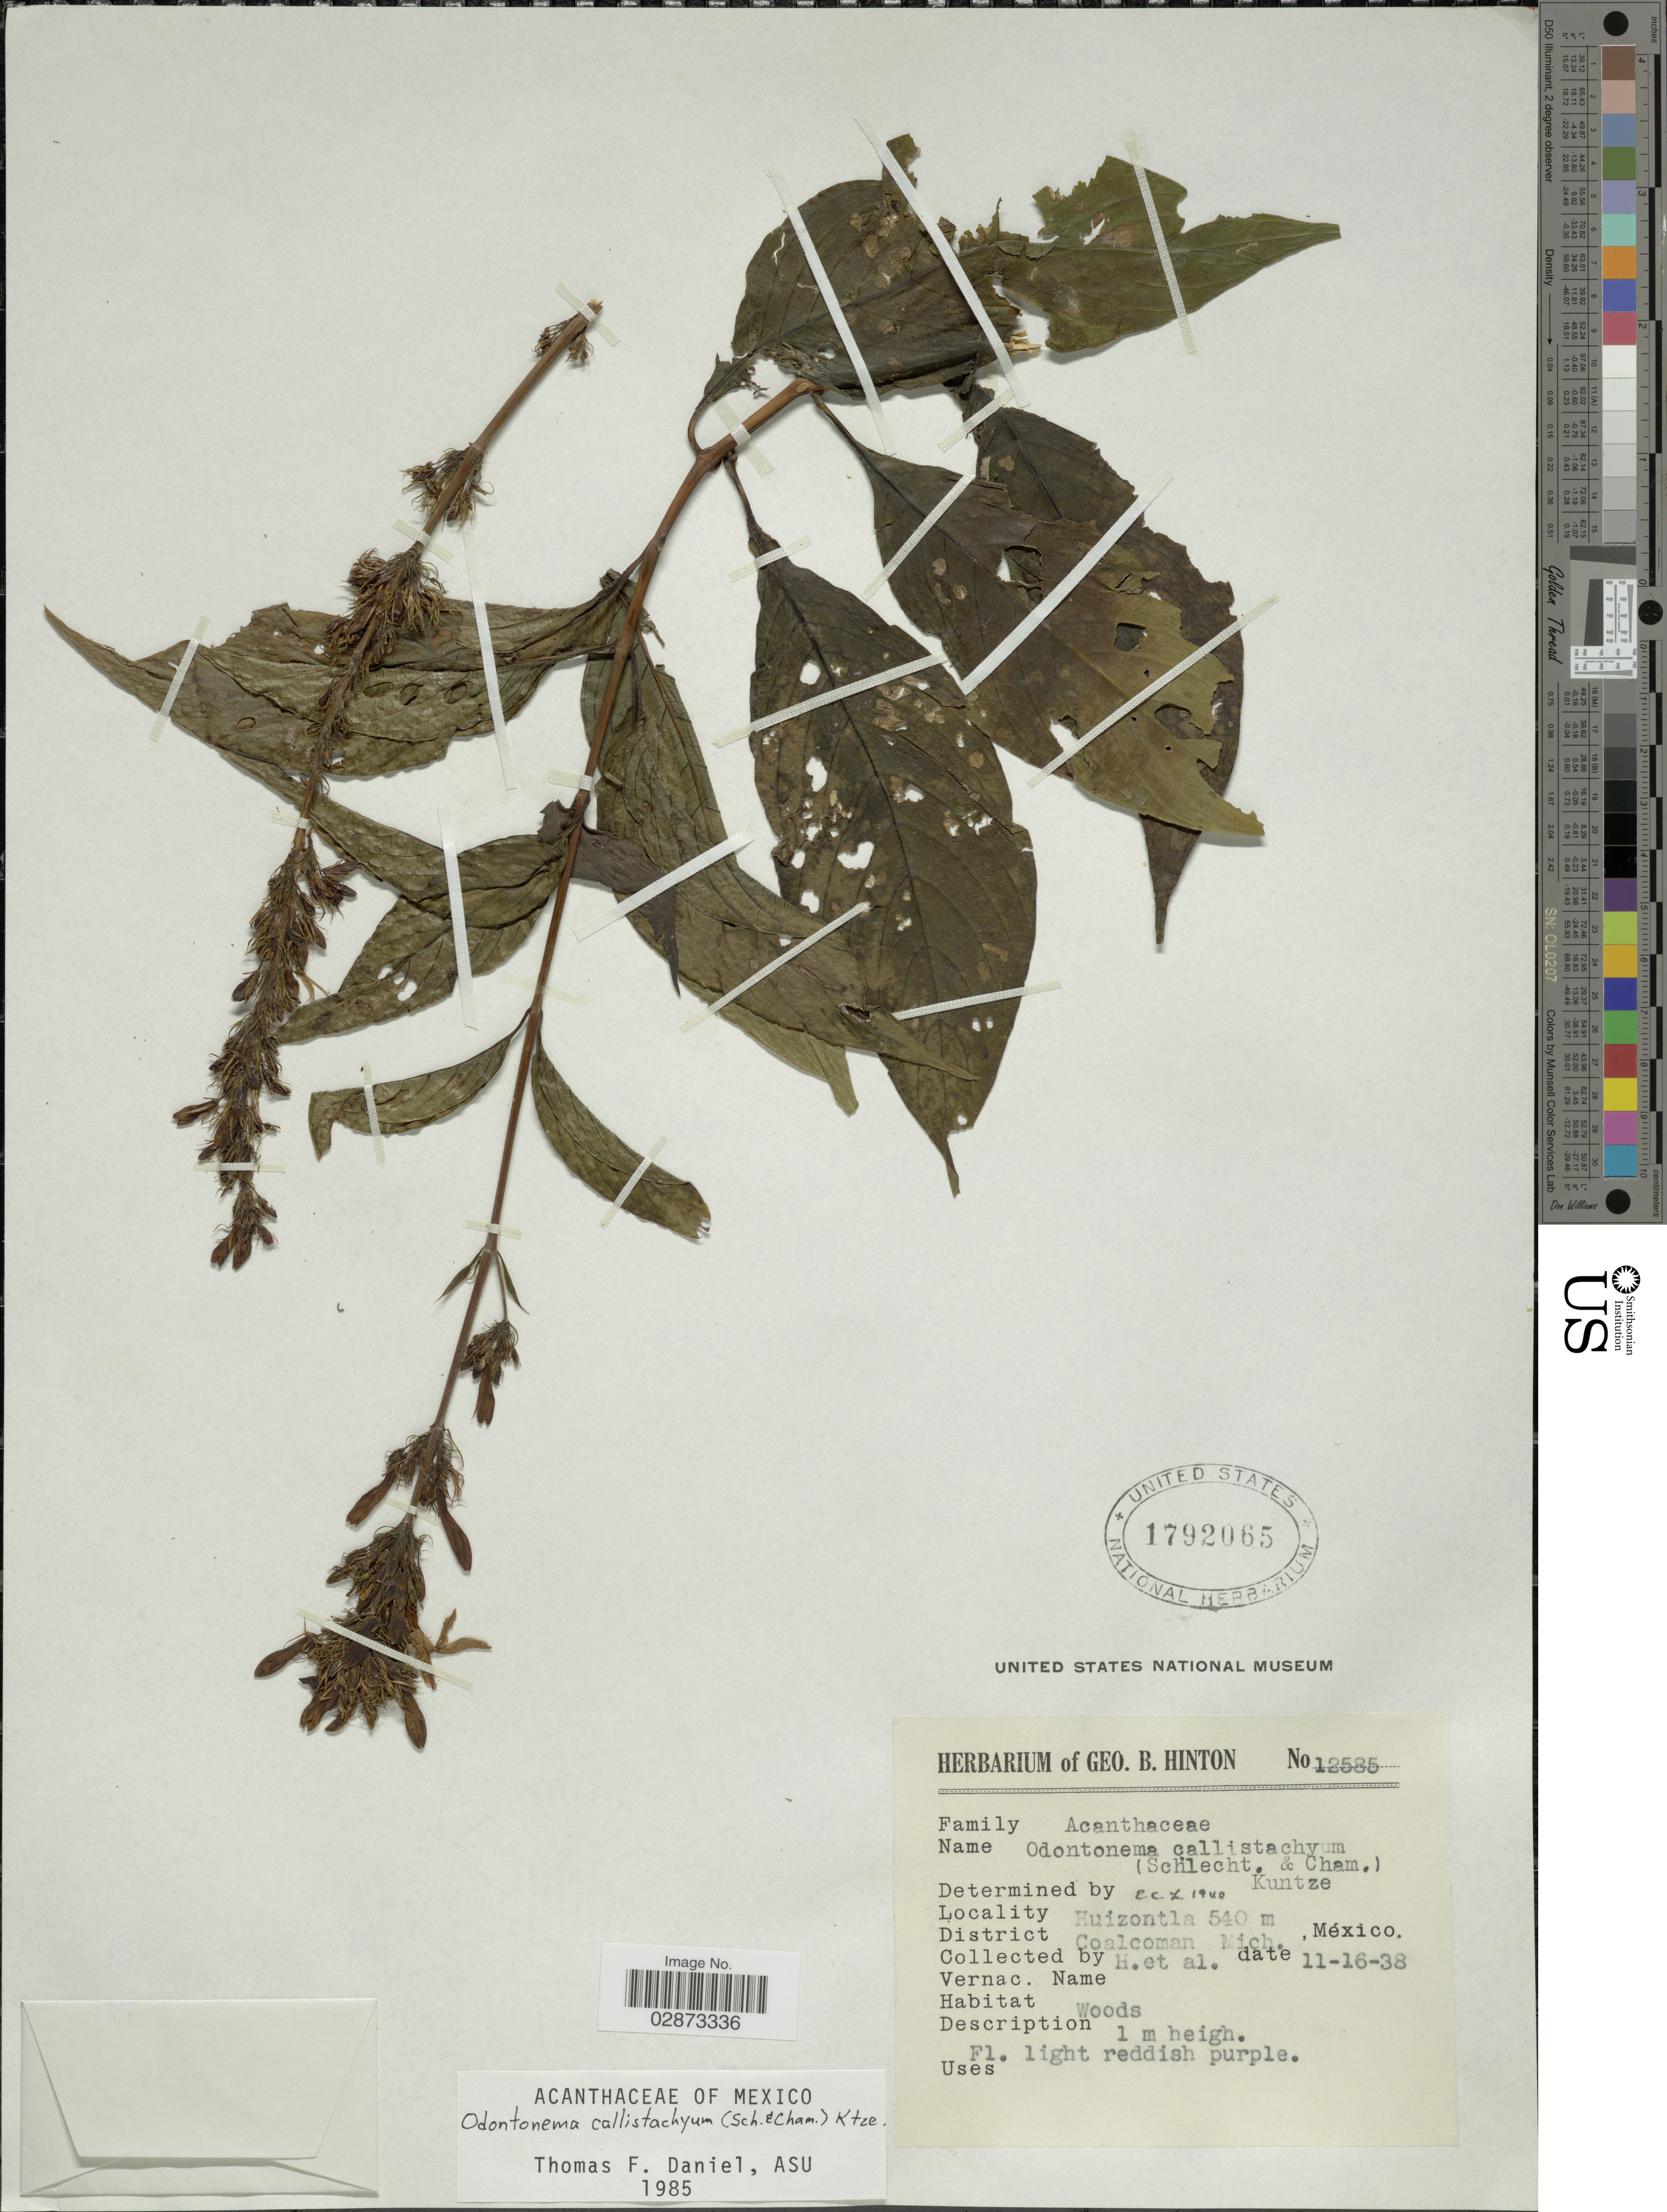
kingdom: Plantae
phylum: Tracheophyta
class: Magnoliopsida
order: Lamiales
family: Acanthaceae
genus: Odontonema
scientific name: Odontonema callistachyum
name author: (Schltdl. & Cham.) Kuntze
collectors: G. B. Hinton & et al.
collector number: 12585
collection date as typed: Transcribed d/m/y: 16/11/38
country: Mexico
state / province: Michoacán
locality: Huizontla. District Coalcoman.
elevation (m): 540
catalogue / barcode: US 1792065